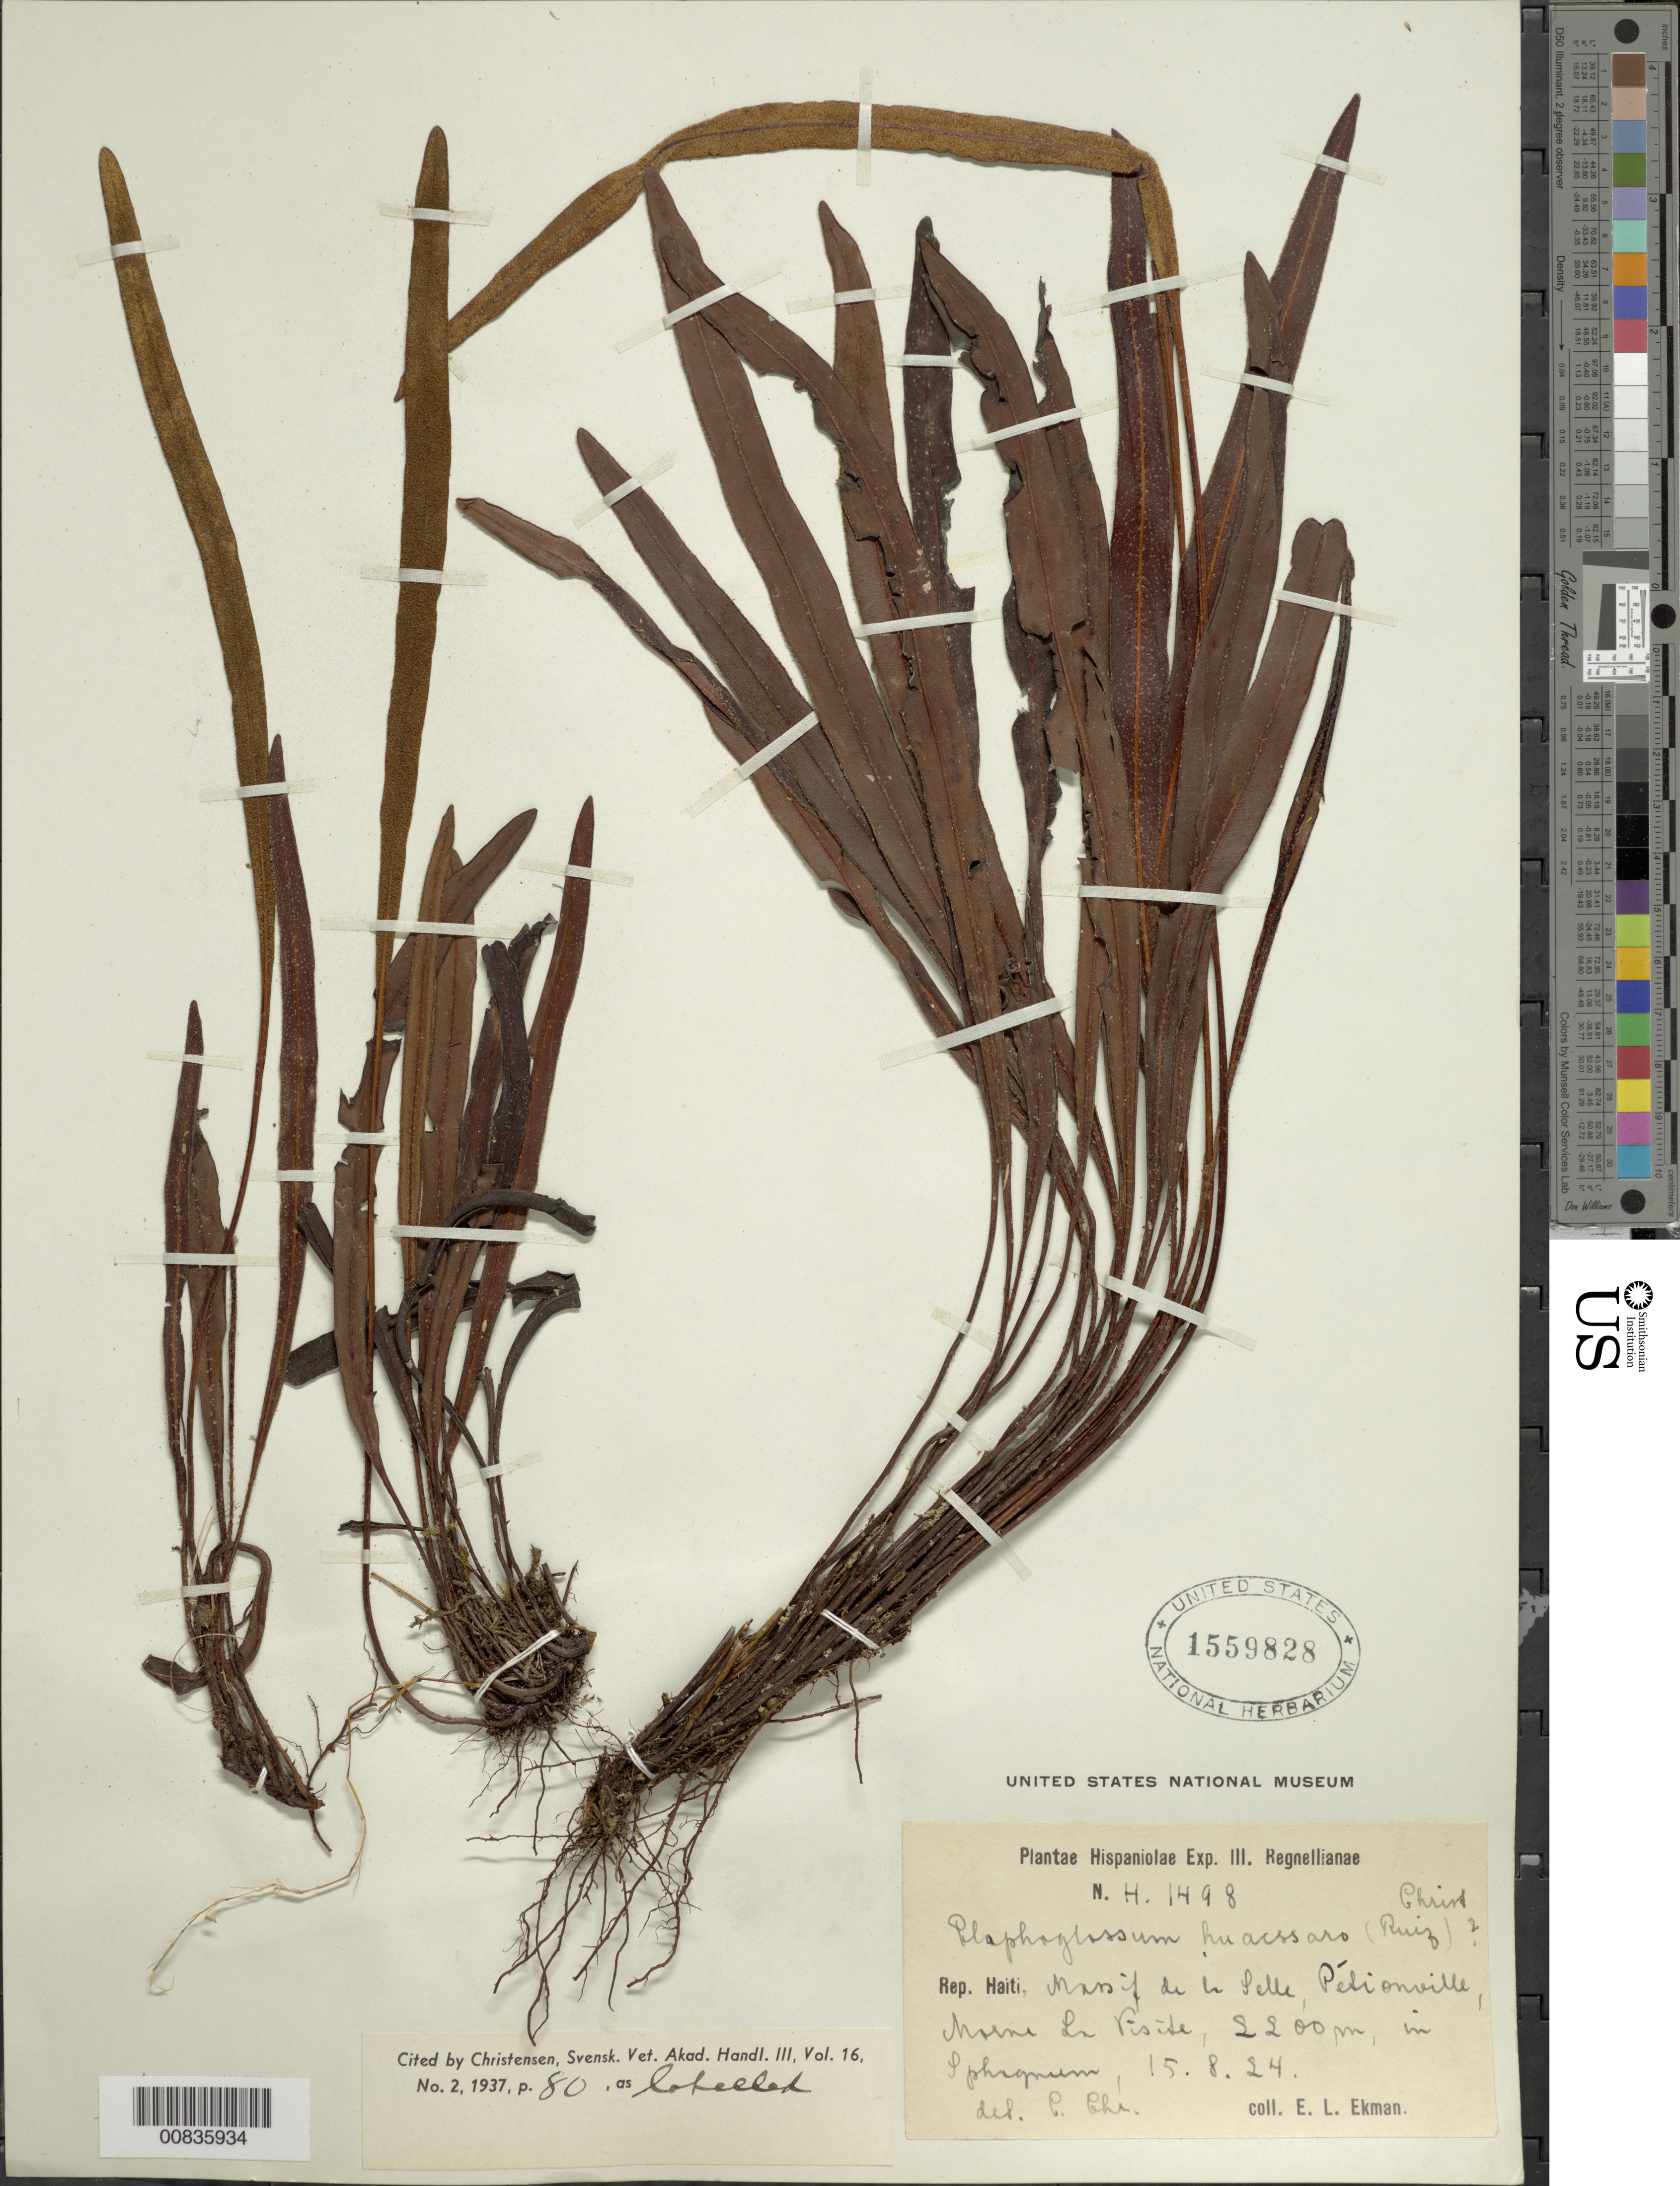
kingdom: Plantae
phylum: Tracheophyta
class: Polypodiopsida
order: Polypodiales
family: Dryopteridaceae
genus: Elaphoglossum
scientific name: Elaphoglossum huacsaro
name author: (Ruiz) Christ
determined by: Christensen, C. F. A.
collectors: E. L. Ekman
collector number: H 1498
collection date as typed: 15 Aug 1924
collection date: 1924-08-15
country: Haiti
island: Hispaniola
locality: Massif de la Selle, Pétionville, Morne La Visite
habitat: In Sphagnum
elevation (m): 2200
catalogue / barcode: US 1559828